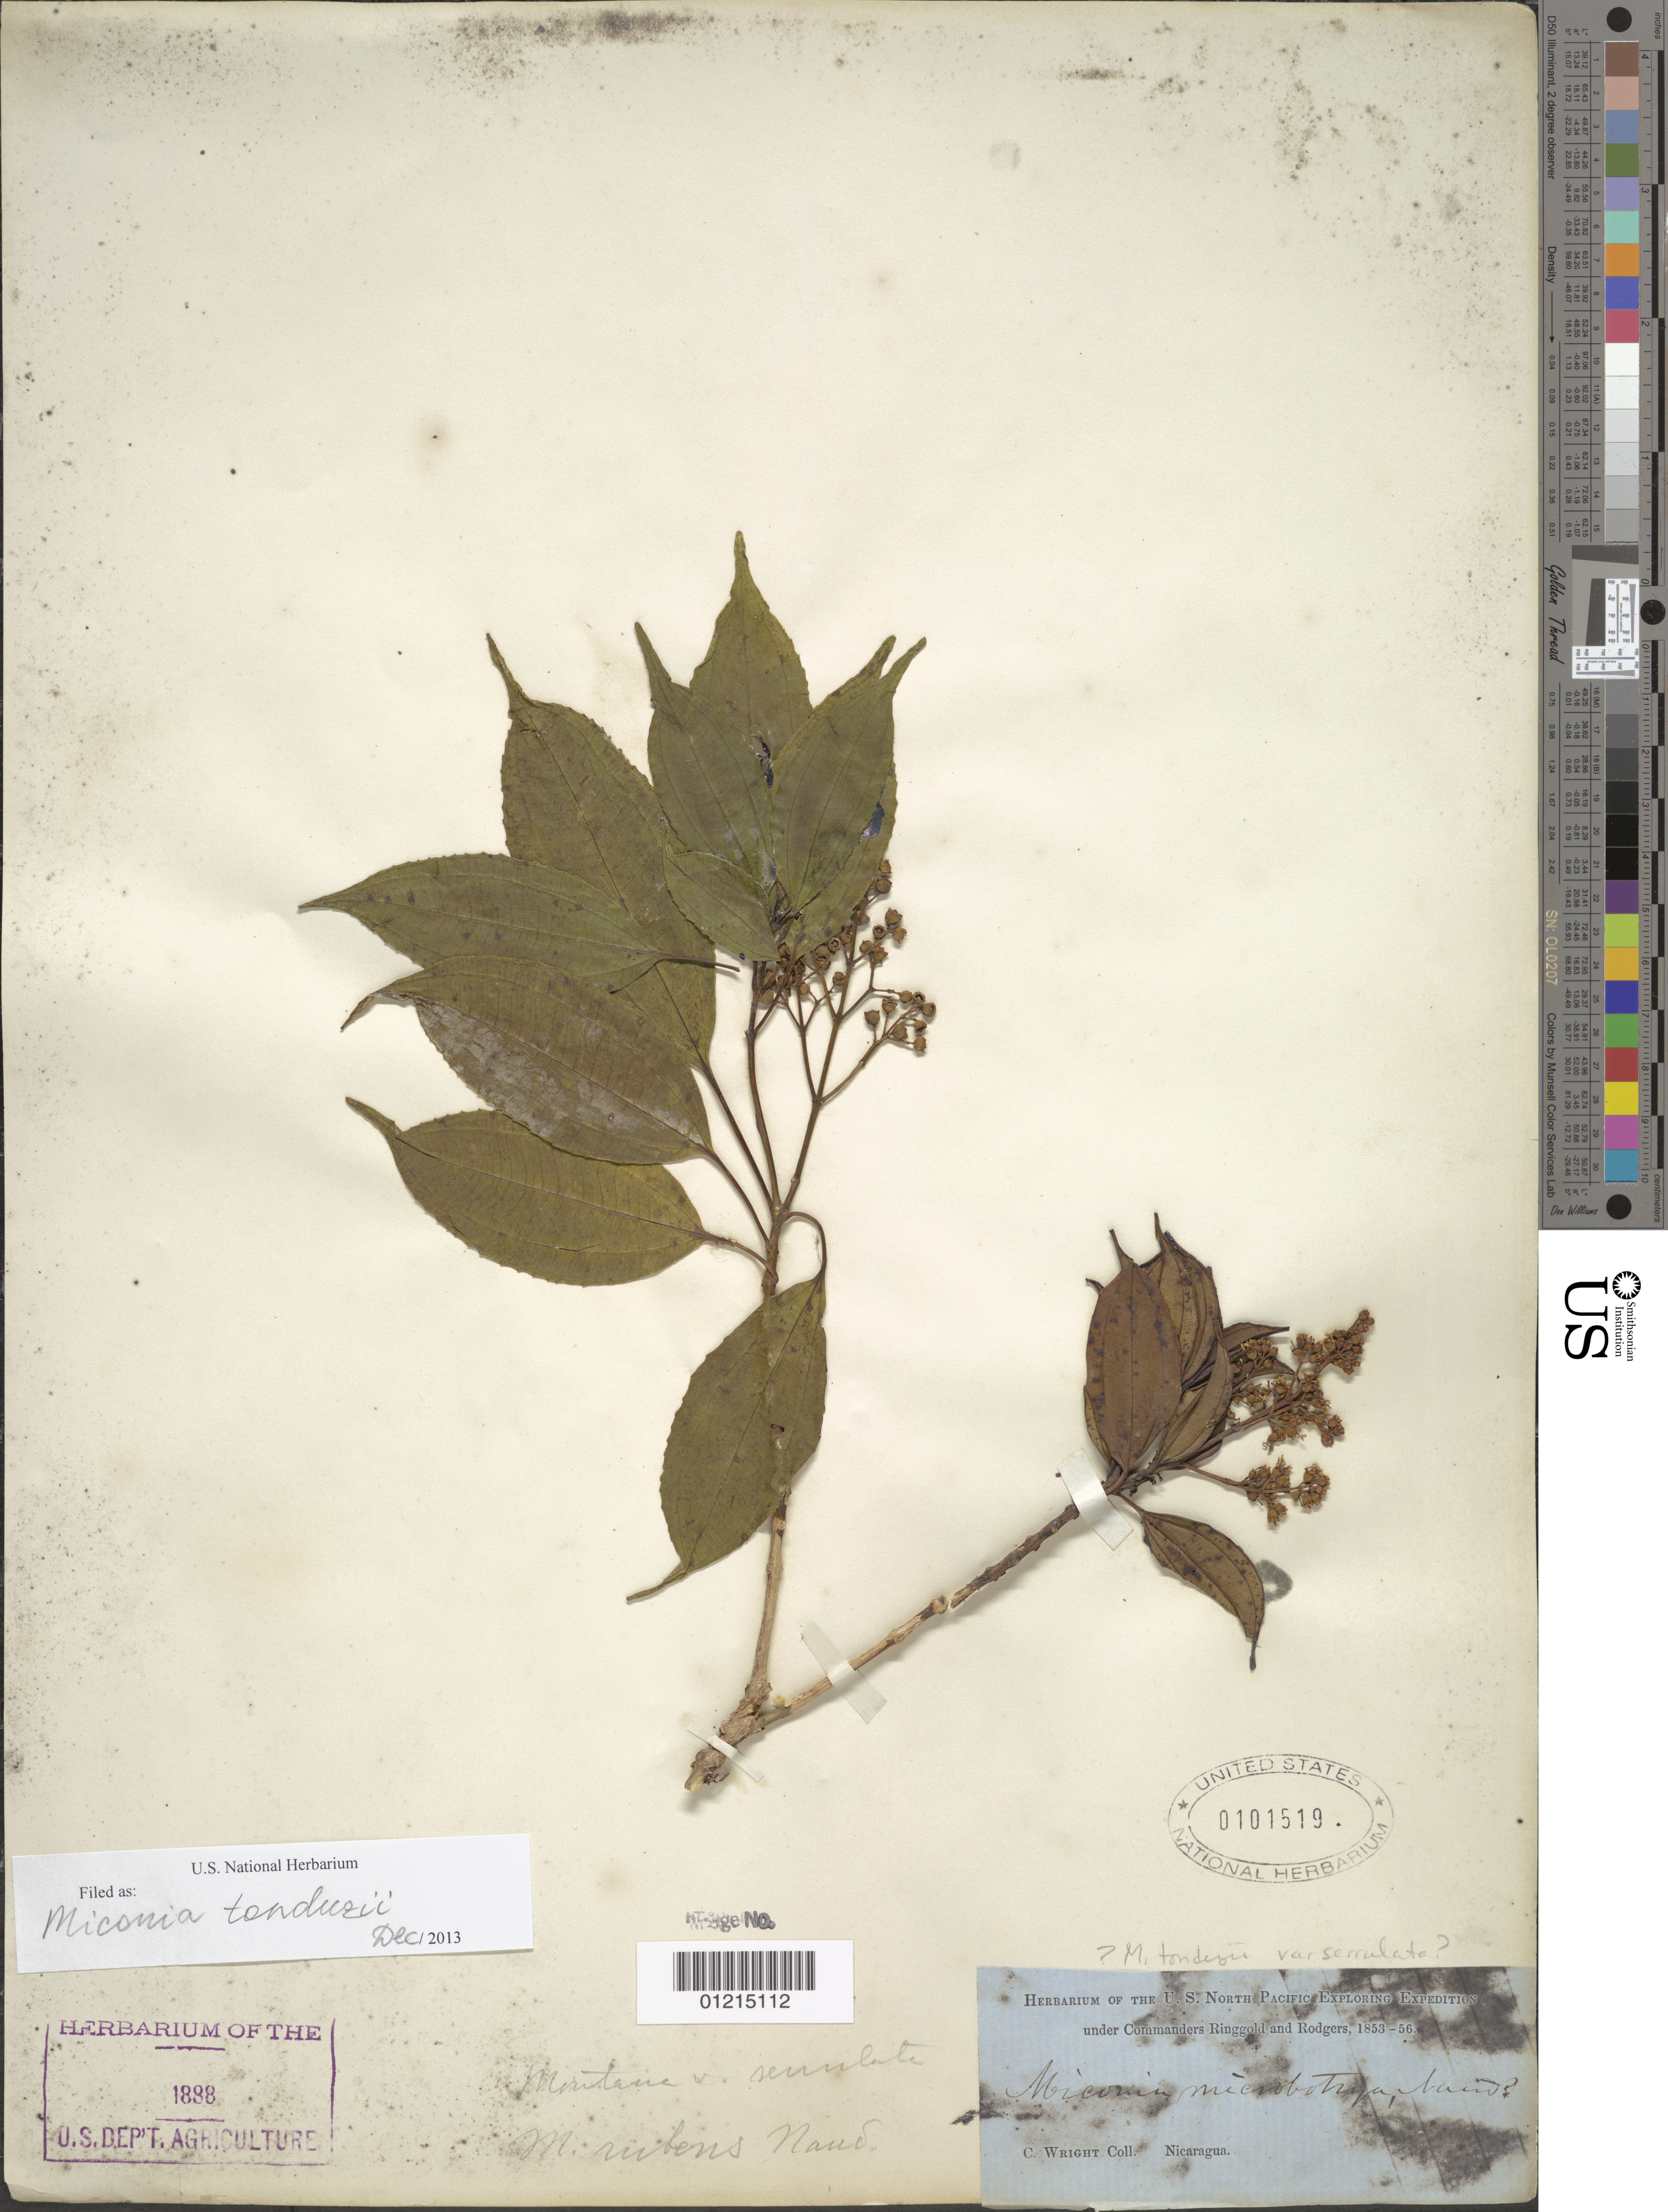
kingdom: Plantae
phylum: Tracheophyta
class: Magnoliopsida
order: Myrtales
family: Melastomataceae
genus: Miconia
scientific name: Miconia tonduzii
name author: Cogn. in A. DC.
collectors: C. Wright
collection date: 1853/1856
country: Nicaragua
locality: U.S. North Pacific Exploring Expedition under Commanders Ringgold and Rodgers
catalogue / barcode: US 101519